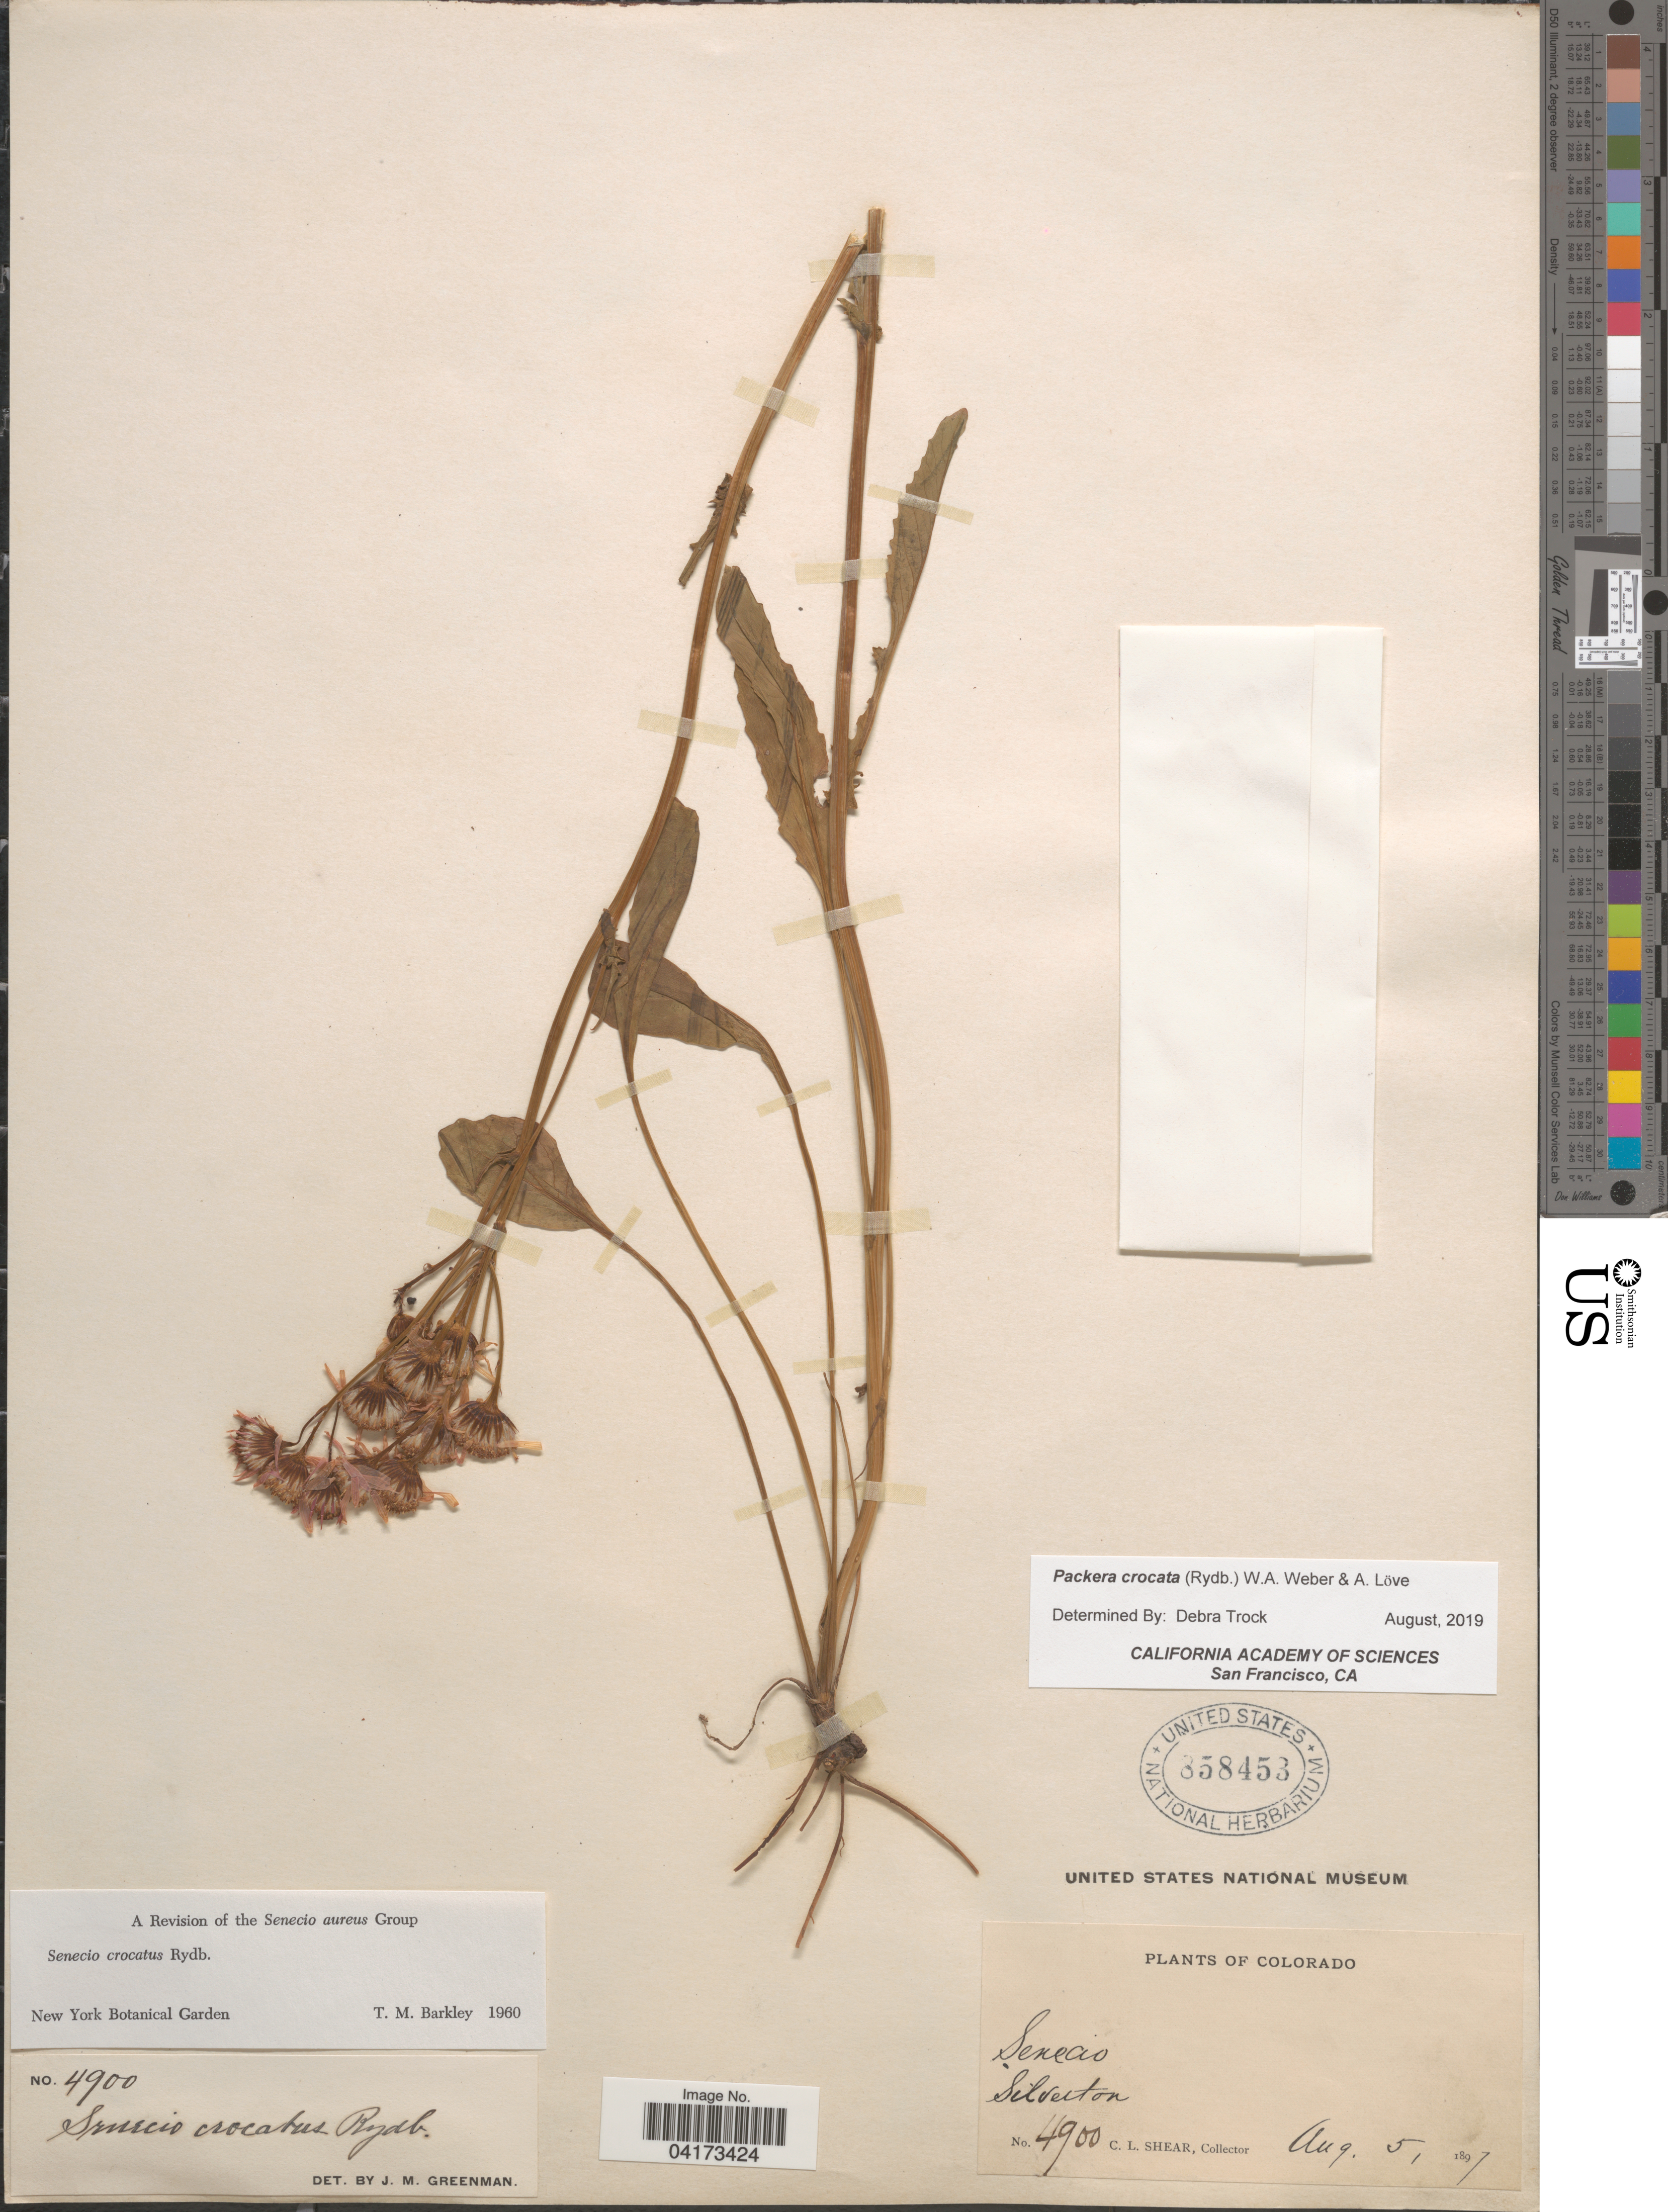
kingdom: Plantae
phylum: Tracheophyta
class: Magnoliopsida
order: Asterales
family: Asteraceae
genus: Packera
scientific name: Packera crocata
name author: (Rydb.) W.A. Weber & Á. Löve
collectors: C. L. Shear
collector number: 4900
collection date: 1897-08-05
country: United States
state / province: Colorado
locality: Silverton.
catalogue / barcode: US 858453